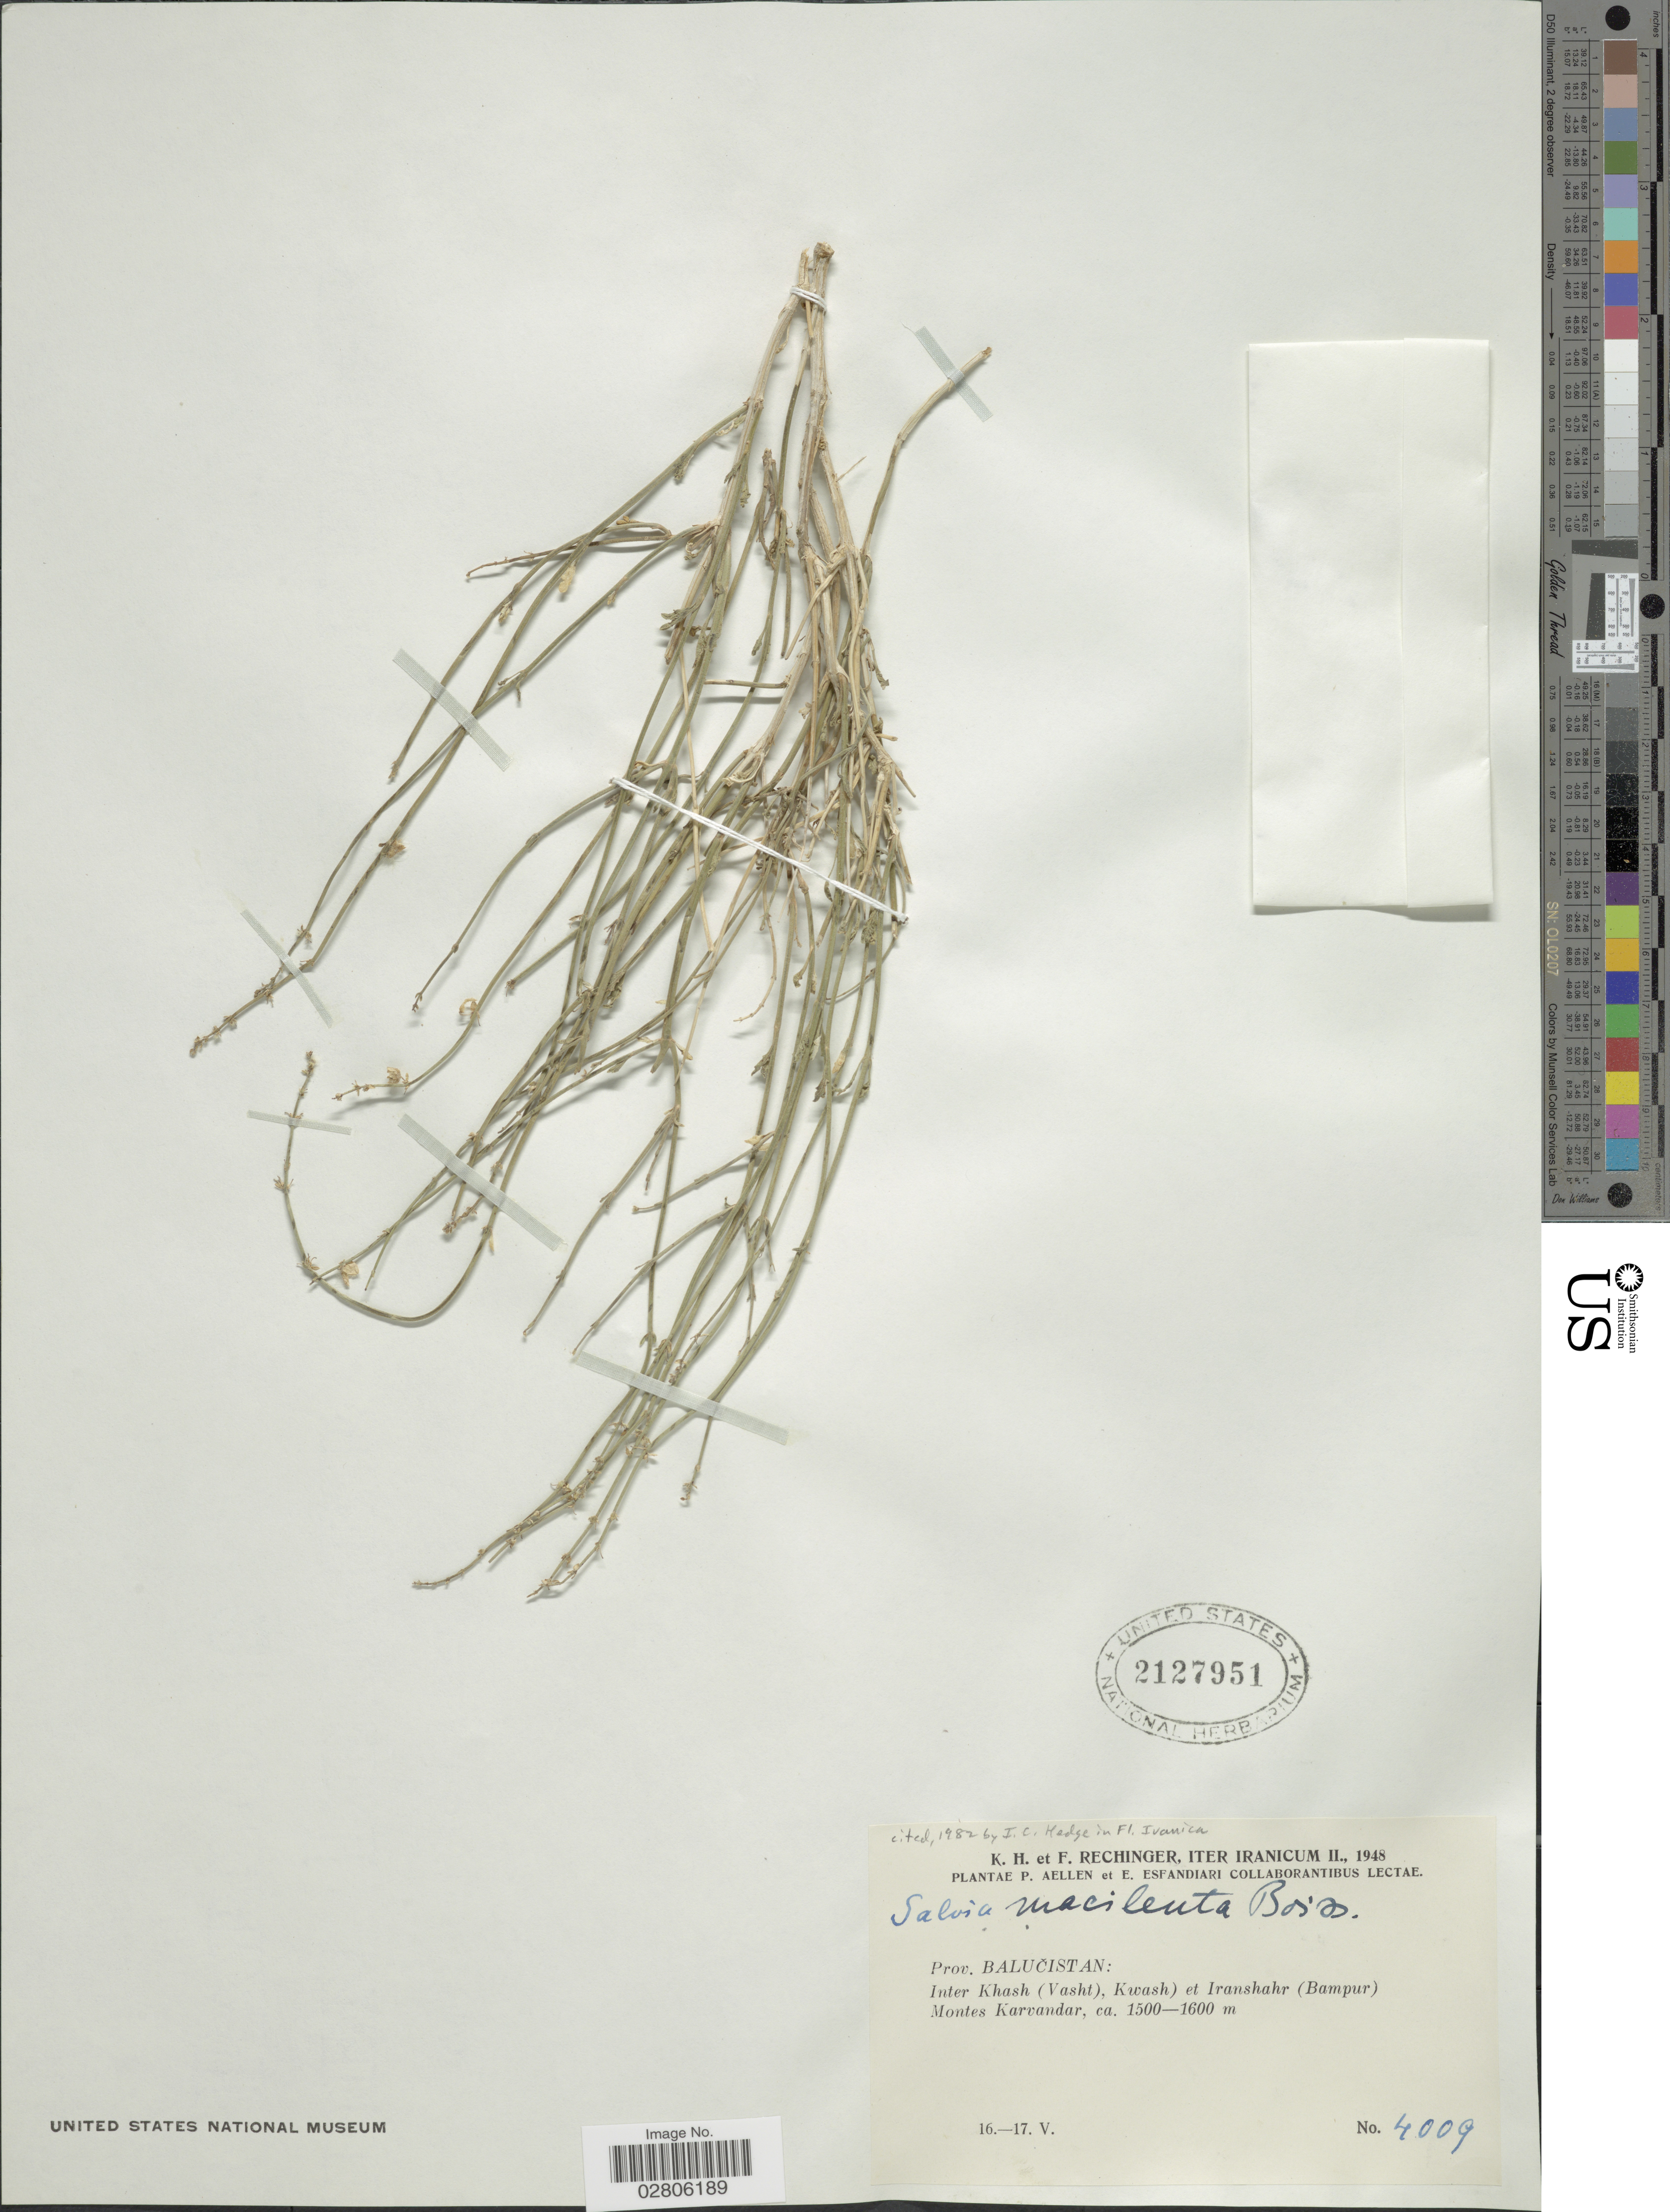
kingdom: Plantae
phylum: Tracheophyta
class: Magnoliopsida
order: Lamiales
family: Lamiaceae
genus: Salvia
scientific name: Salvia macilenta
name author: Boiss.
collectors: K. H. Rechinger & F. Rechinger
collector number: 4009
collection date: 1948-05-16/1948-05-17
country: Iran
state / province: Sistan and Baluchistan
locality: Prov. Balucistan , Inter Khash (Vasht), Kwash) et Iranshahr (Bampur) Montes Karvandar.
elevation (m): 1500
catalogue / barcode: US 2127951